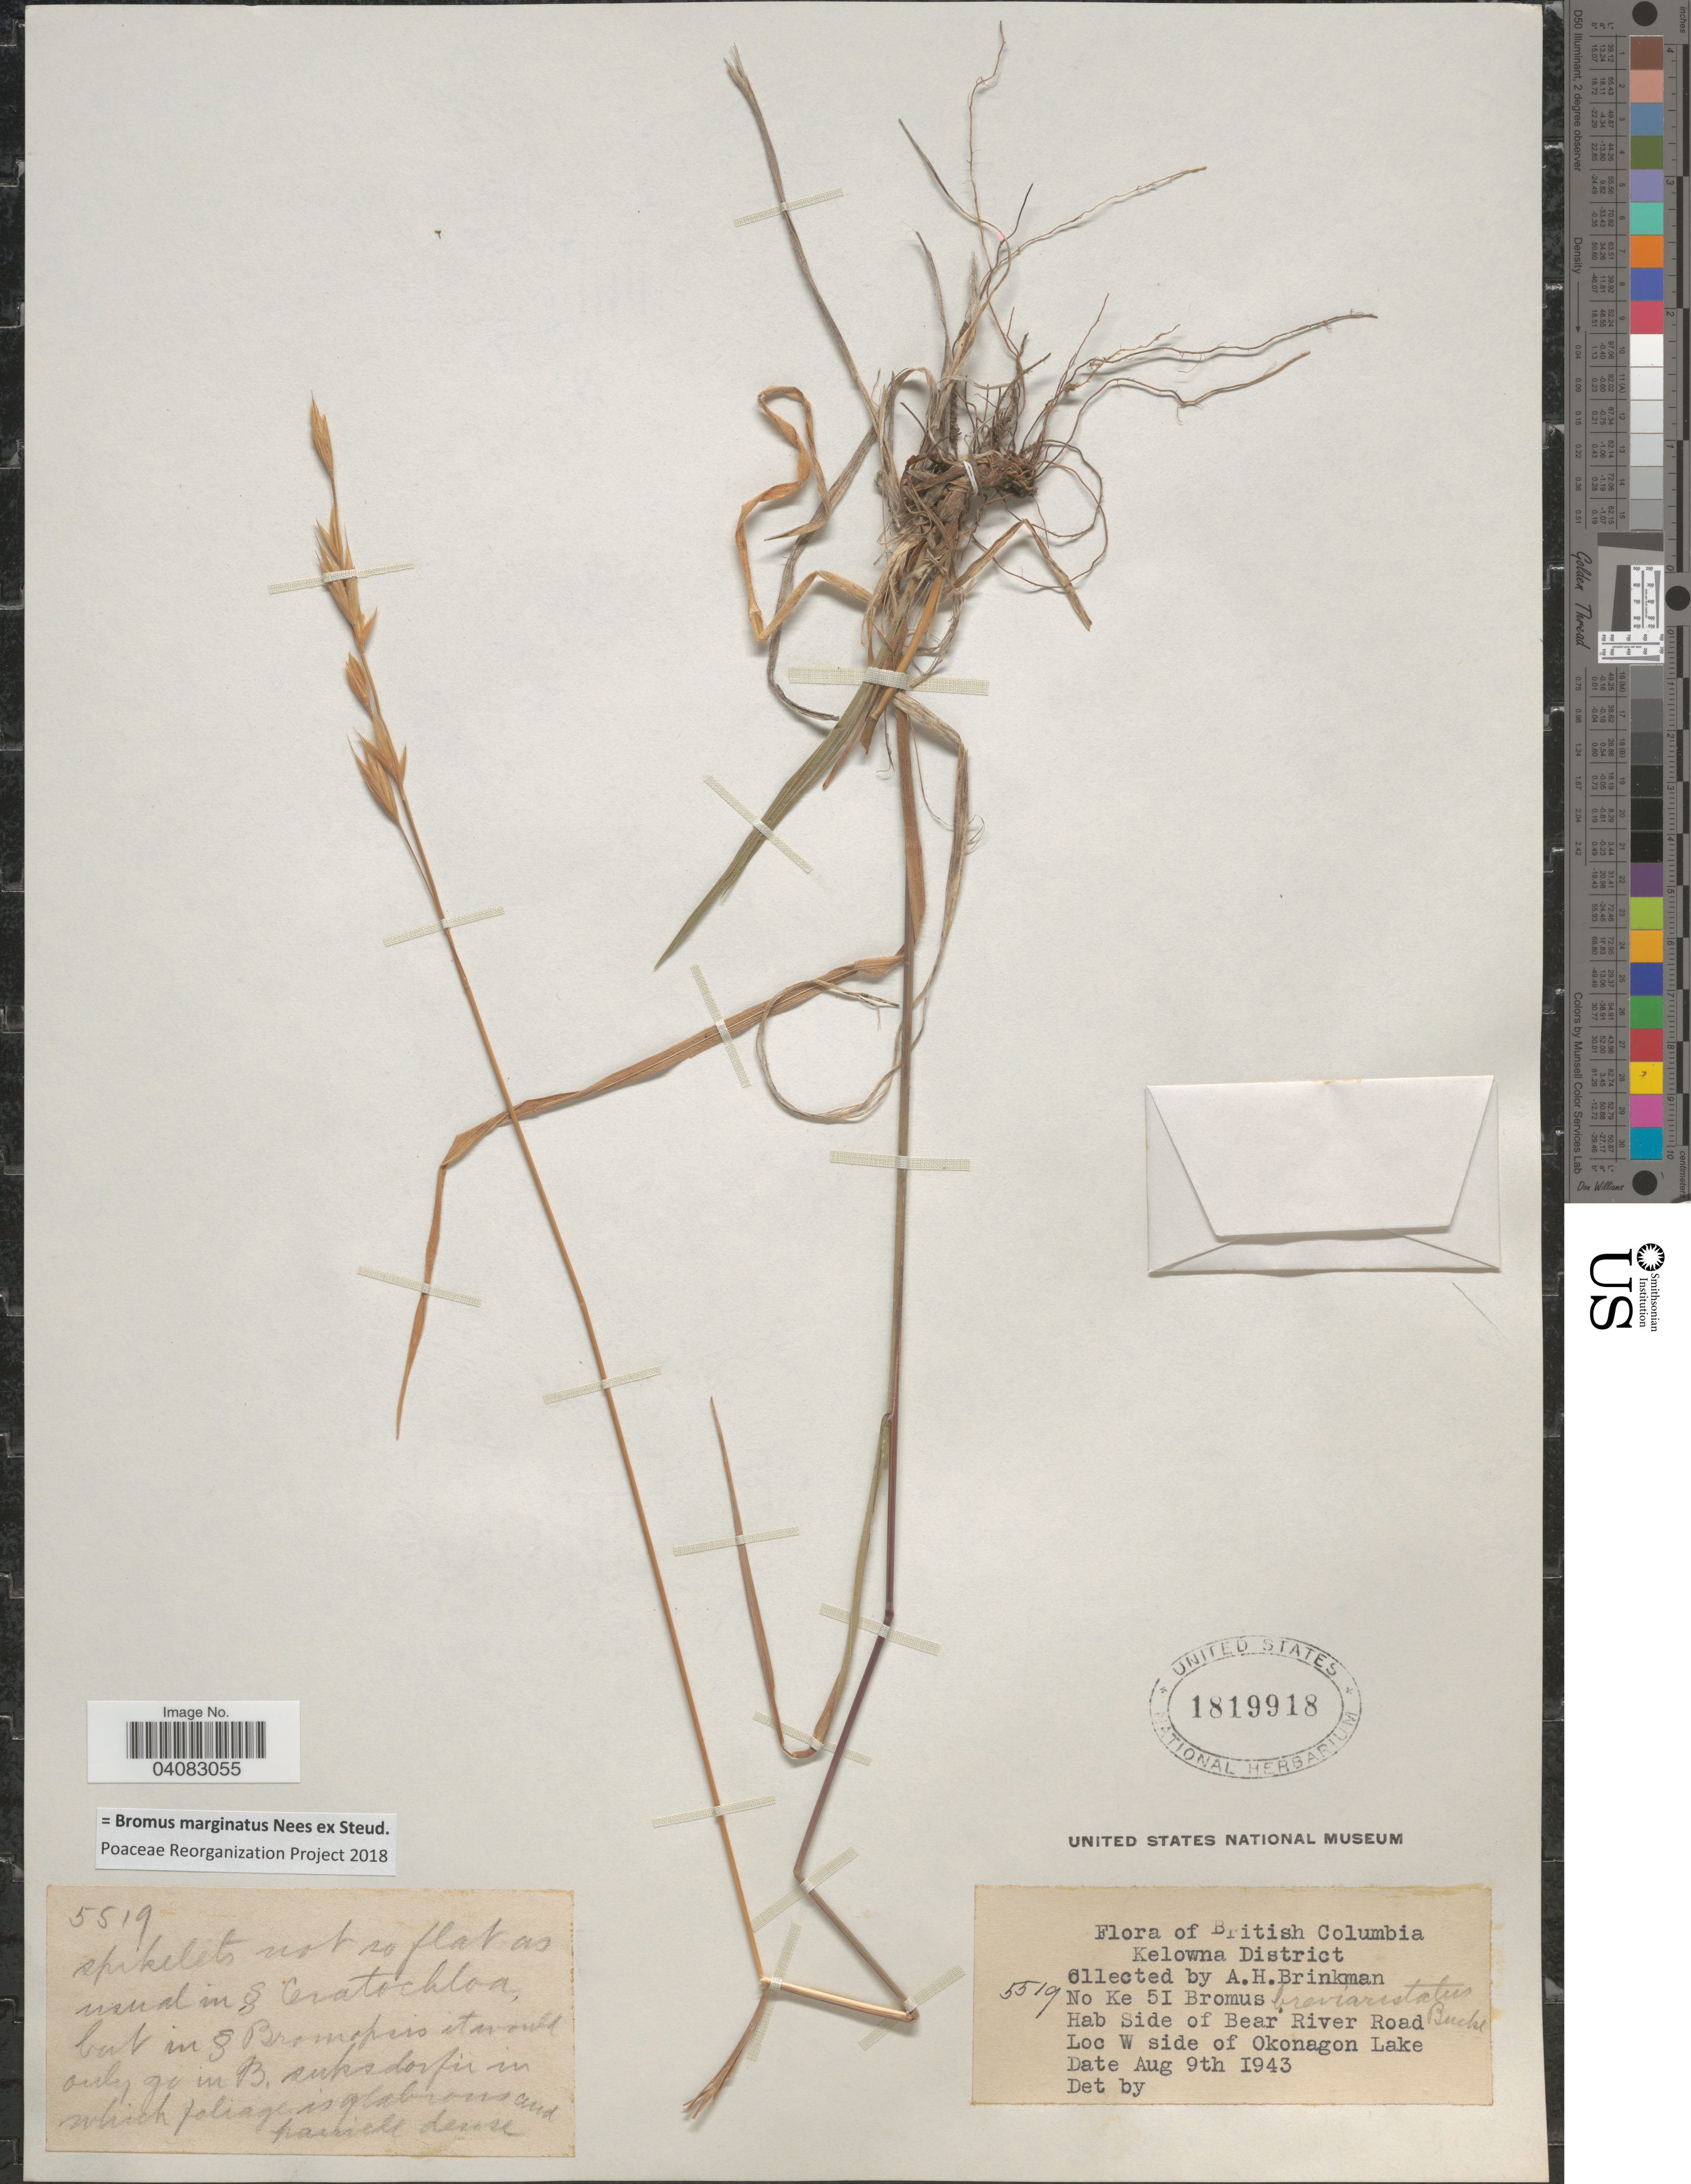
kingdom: Plantae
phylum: Tracheophyta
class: Liliopsida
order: Poales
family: Poaceae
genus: Bromus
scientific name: Bromus marginatus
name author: Nees ex Steud.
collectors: A. Brinkman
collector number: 5519?/ Ke 51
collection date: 1943-08-09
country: Canada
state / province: British Columbia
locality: Kelowna District. Side of Bear River Road. W side of Okonagon Lake.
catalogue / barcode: US 1819918